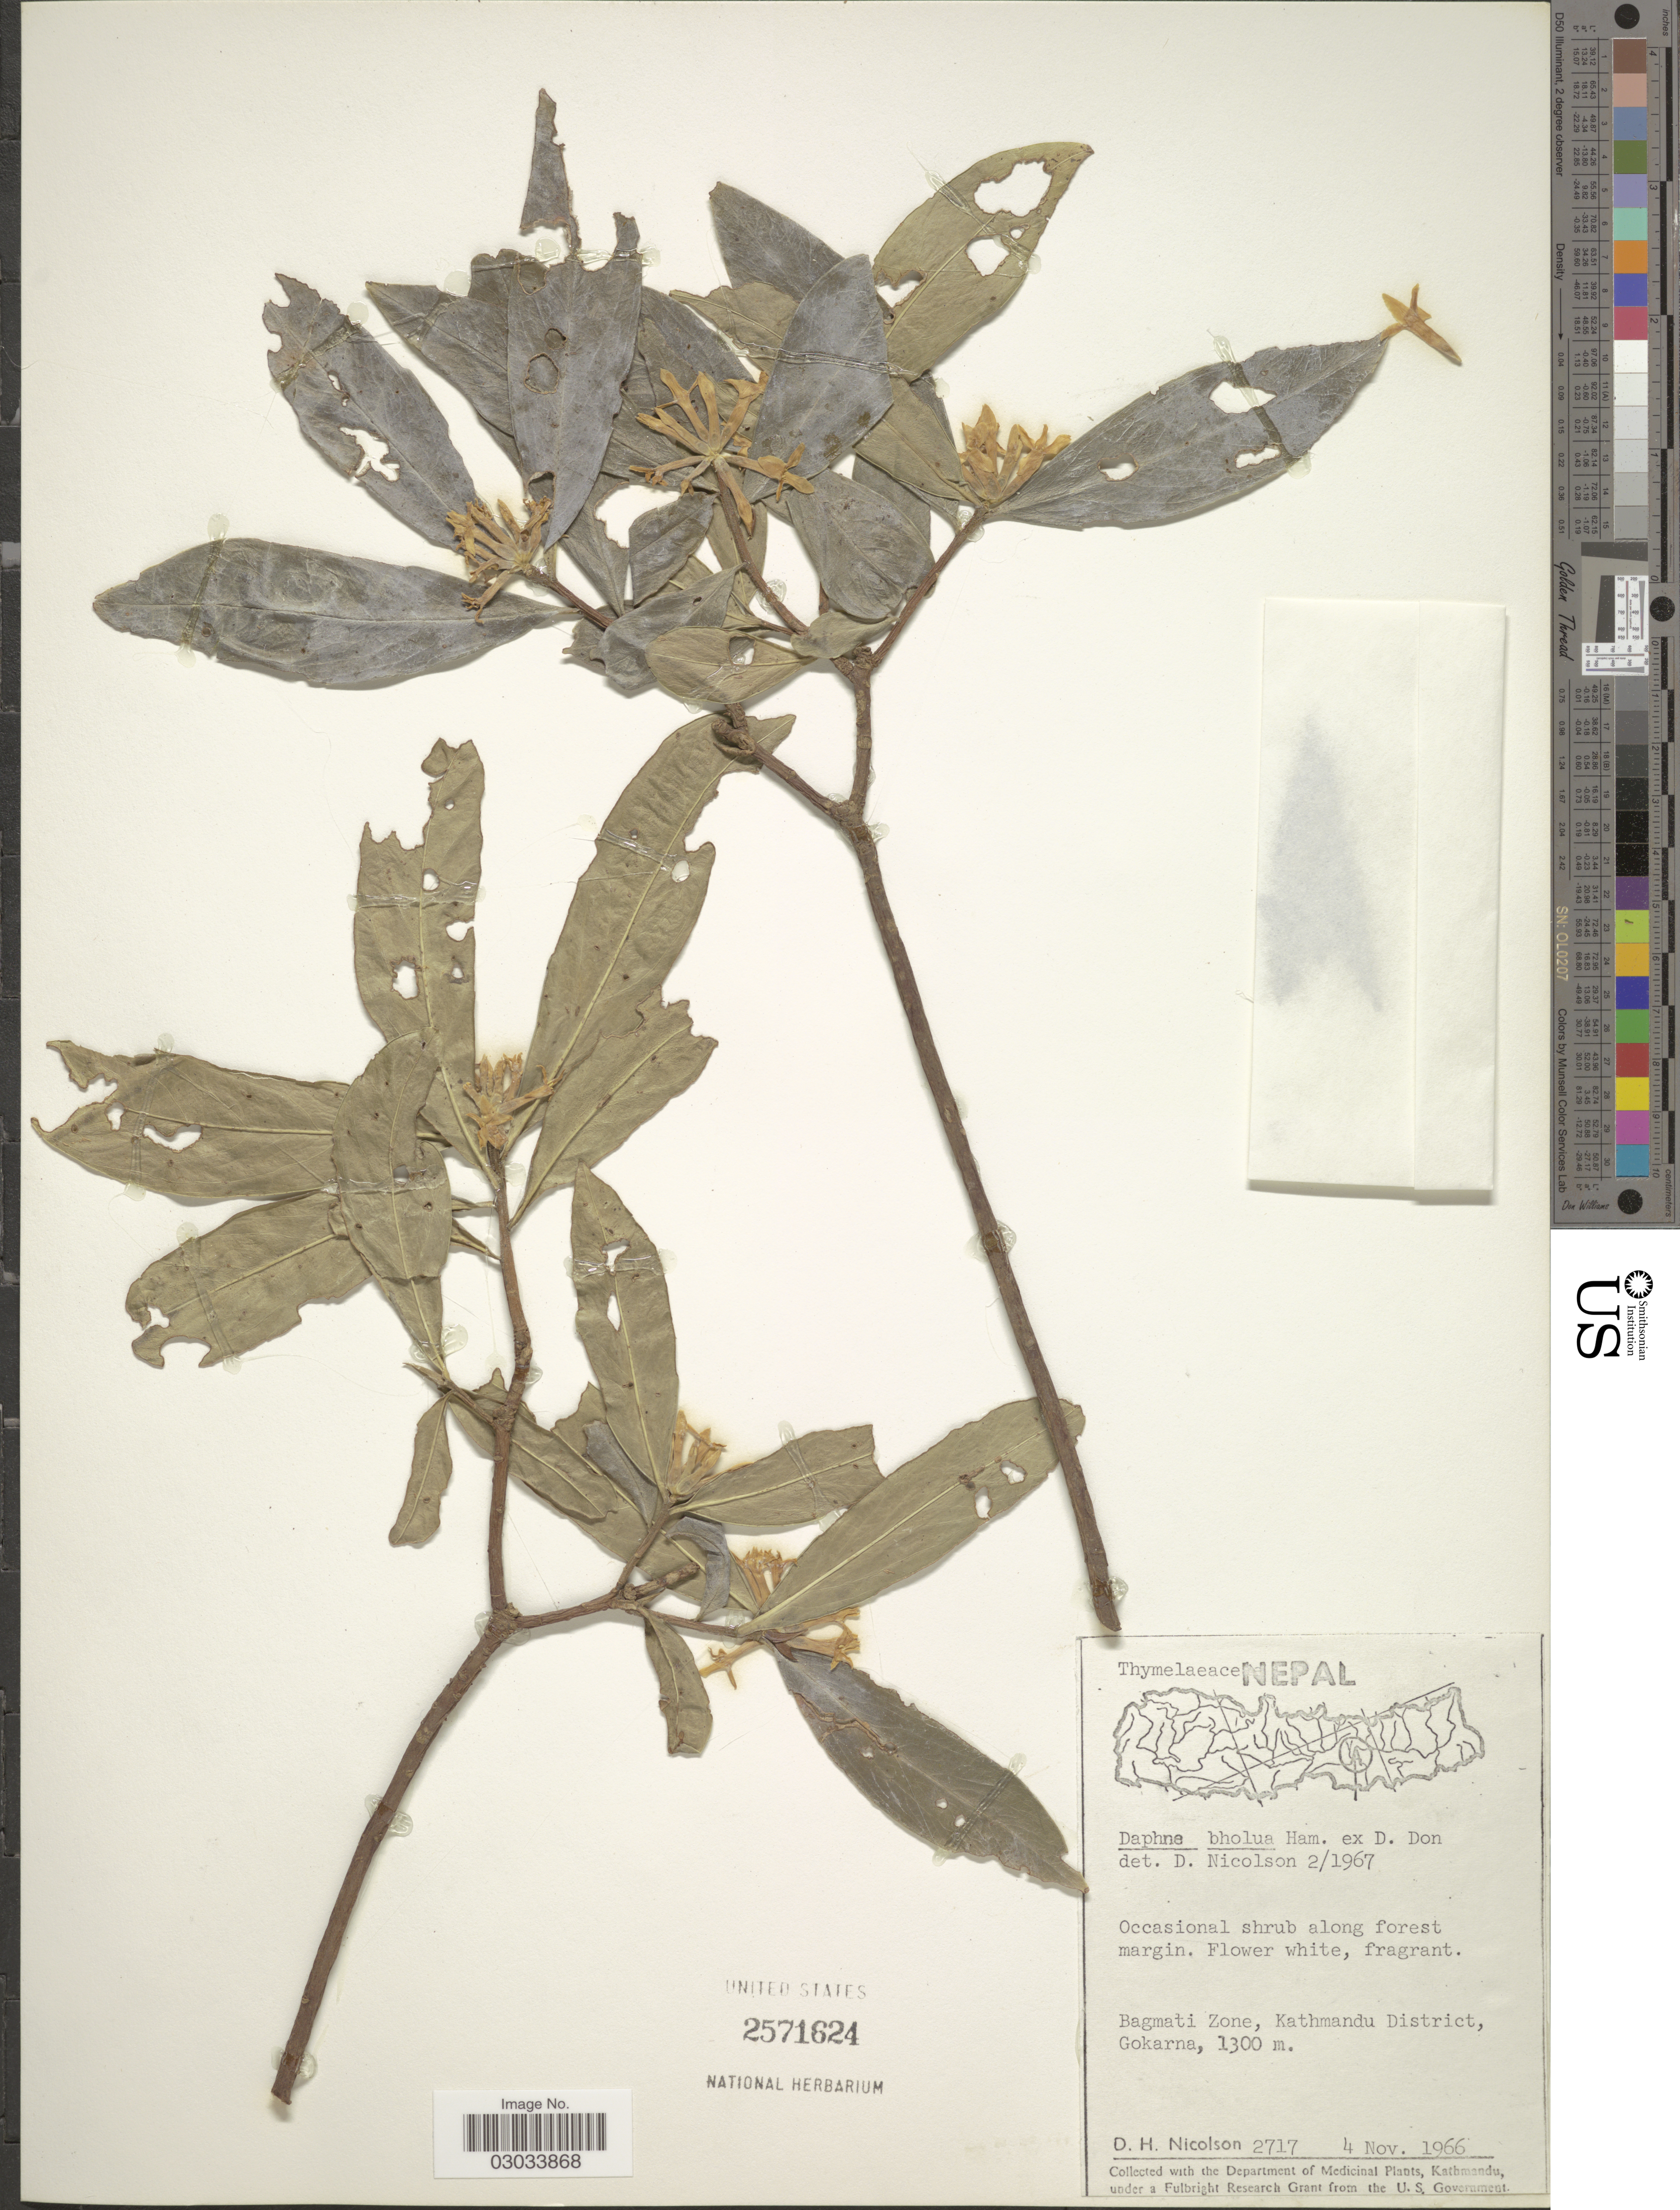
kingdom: Plantae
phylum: Tracheophyta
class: Magnoliopsida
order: Malvales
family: Thymelaeaceae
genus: Daphne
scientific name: Daphne bholua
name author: Buch.-Ham. ex D. Don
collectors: D. H. Nicolson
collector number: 2717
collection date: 1966-11-04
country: Nepal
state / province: Bagmati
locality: Bagmati Zone, Kathmandu District, Gokarna.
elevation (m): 1300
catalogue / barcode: US 2571624